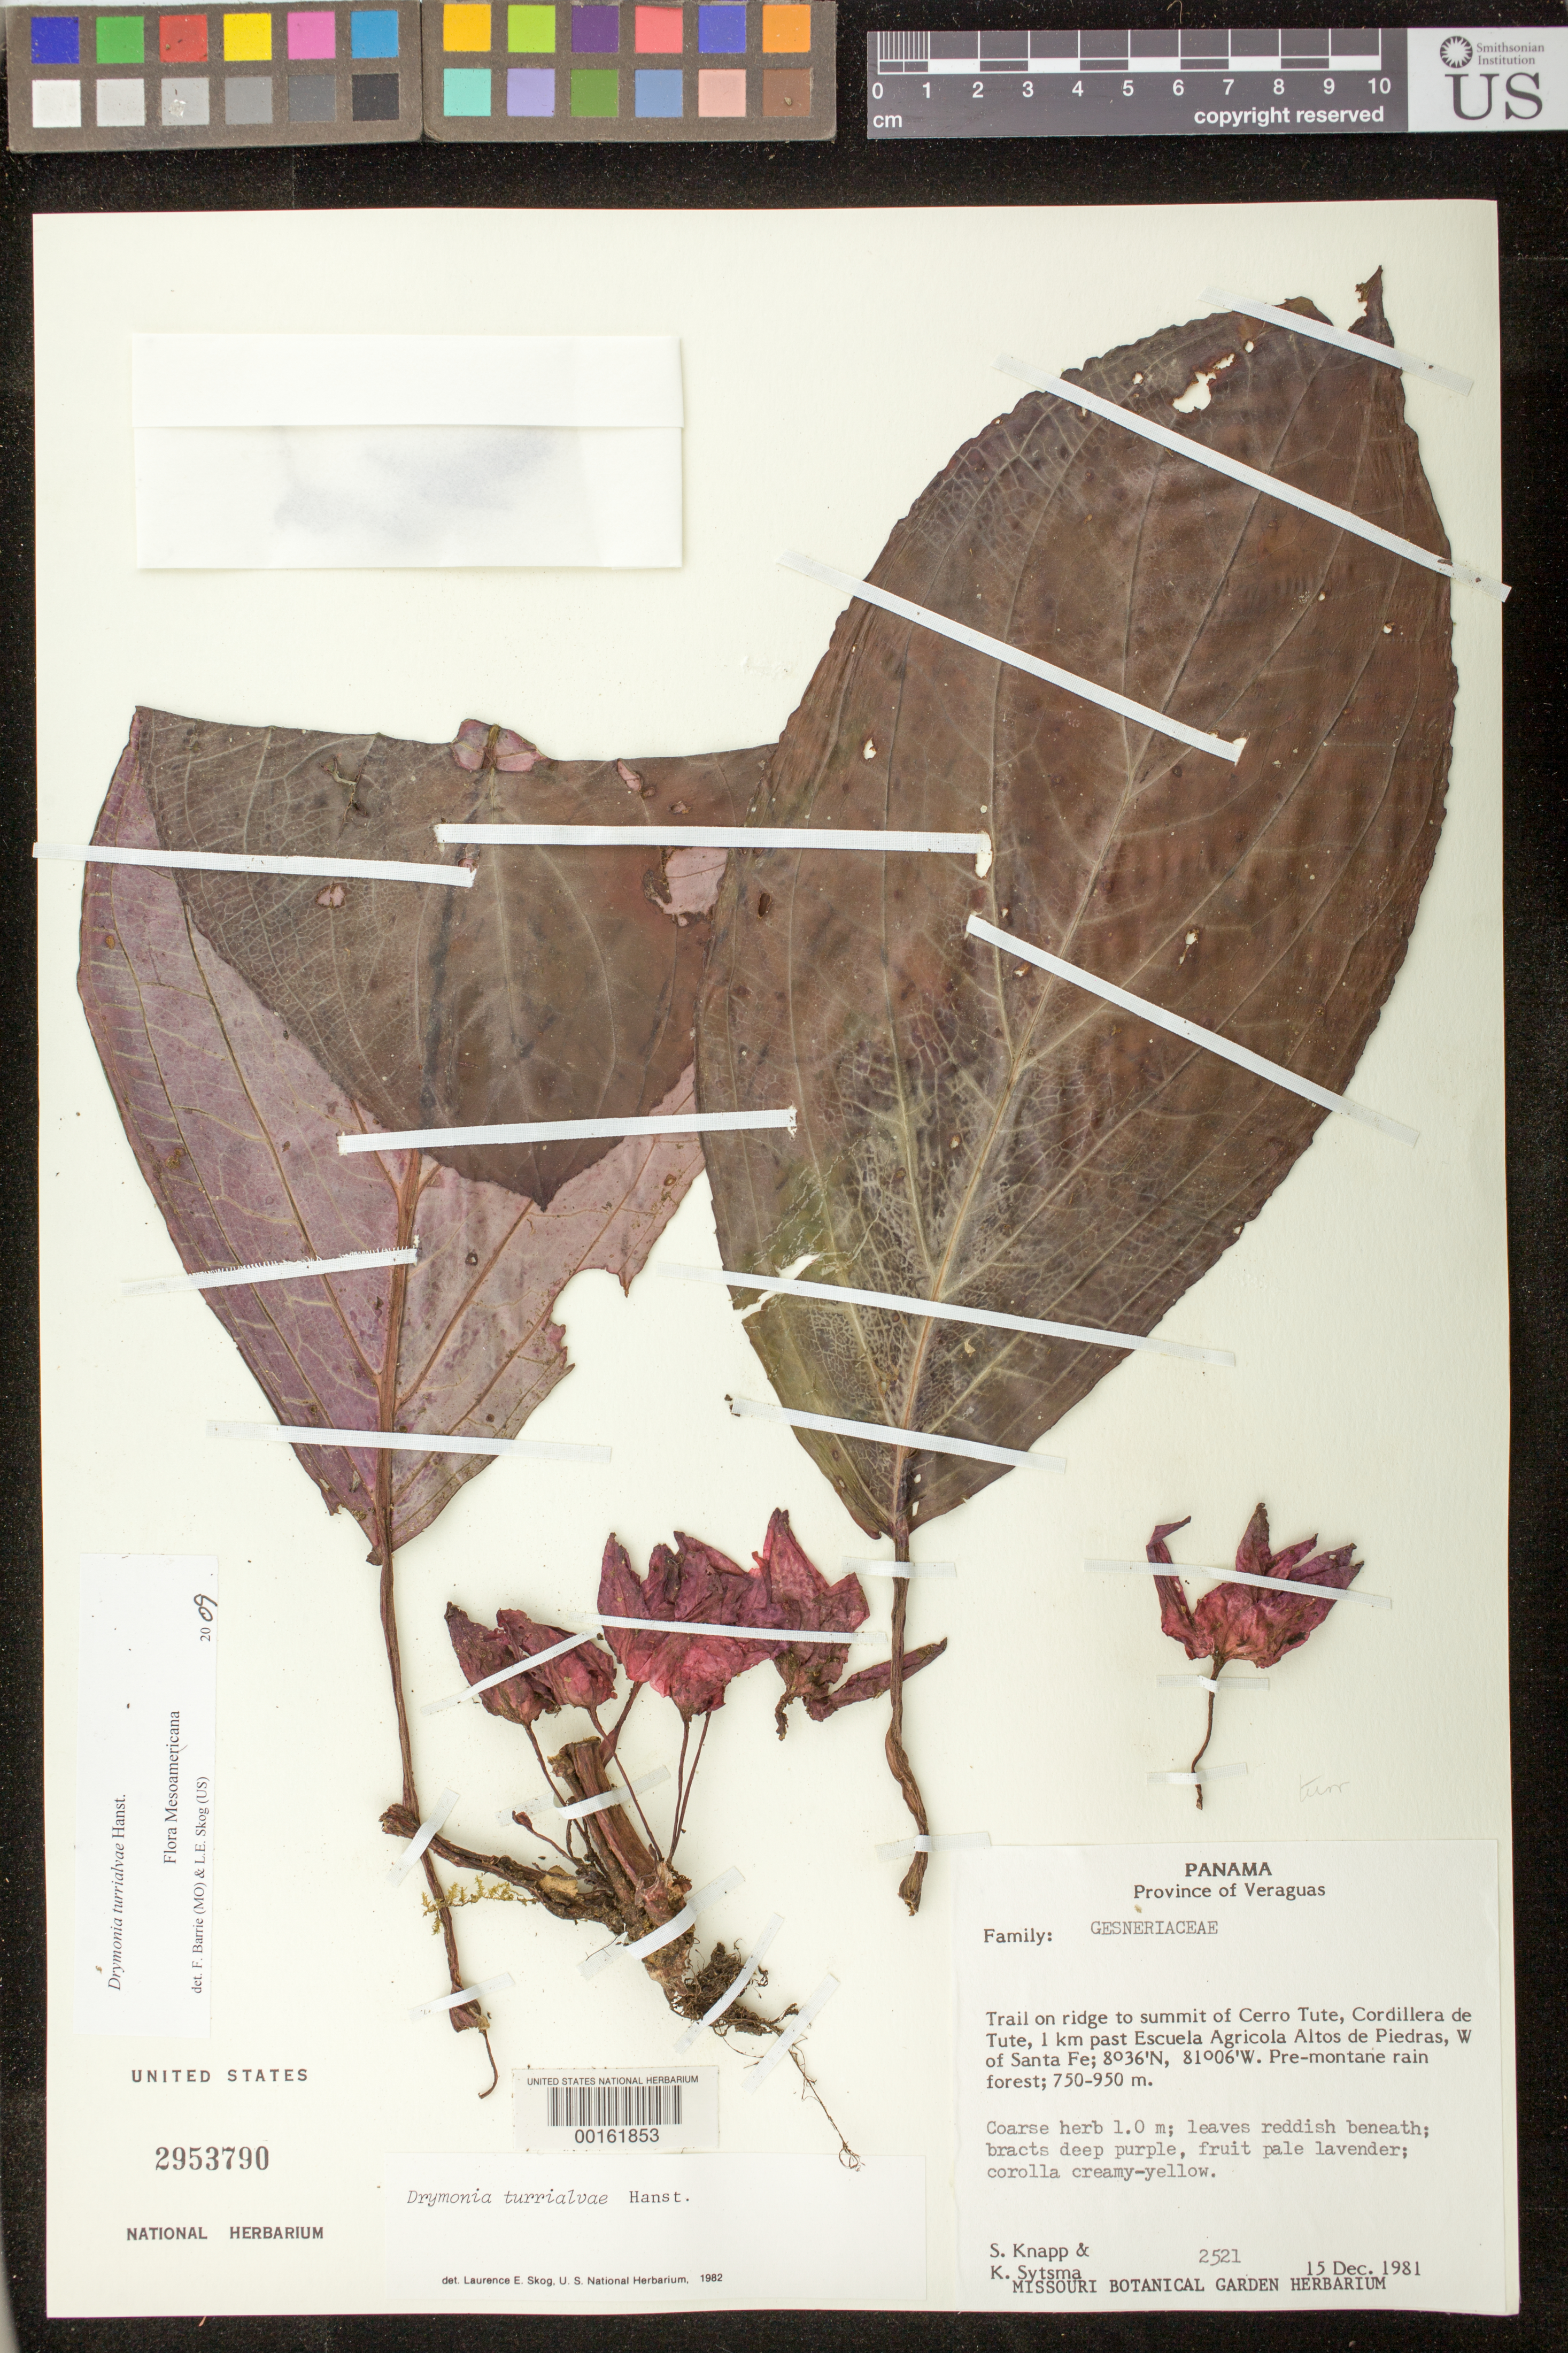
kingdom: Plantae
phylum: Tracheophyta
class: Magnoliopsida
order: Lamiales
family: Gesneriaceae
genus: Drymonia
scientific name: Drymonia turrialvae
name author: Hanst.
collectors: S. Knapp & K. J. Sytsma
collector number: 2521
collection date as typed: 15 Dec 1981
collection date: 1981-12-15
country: Panama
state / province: Veraguas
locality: Trail on ridge to summit of Cerro Tute, Cordillera de Tute, 1 km past Escuela Agricola Altos de Piedras, W of Santa Fe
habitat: Pre-montane rain forest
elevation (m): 750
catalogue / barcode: US 2953790